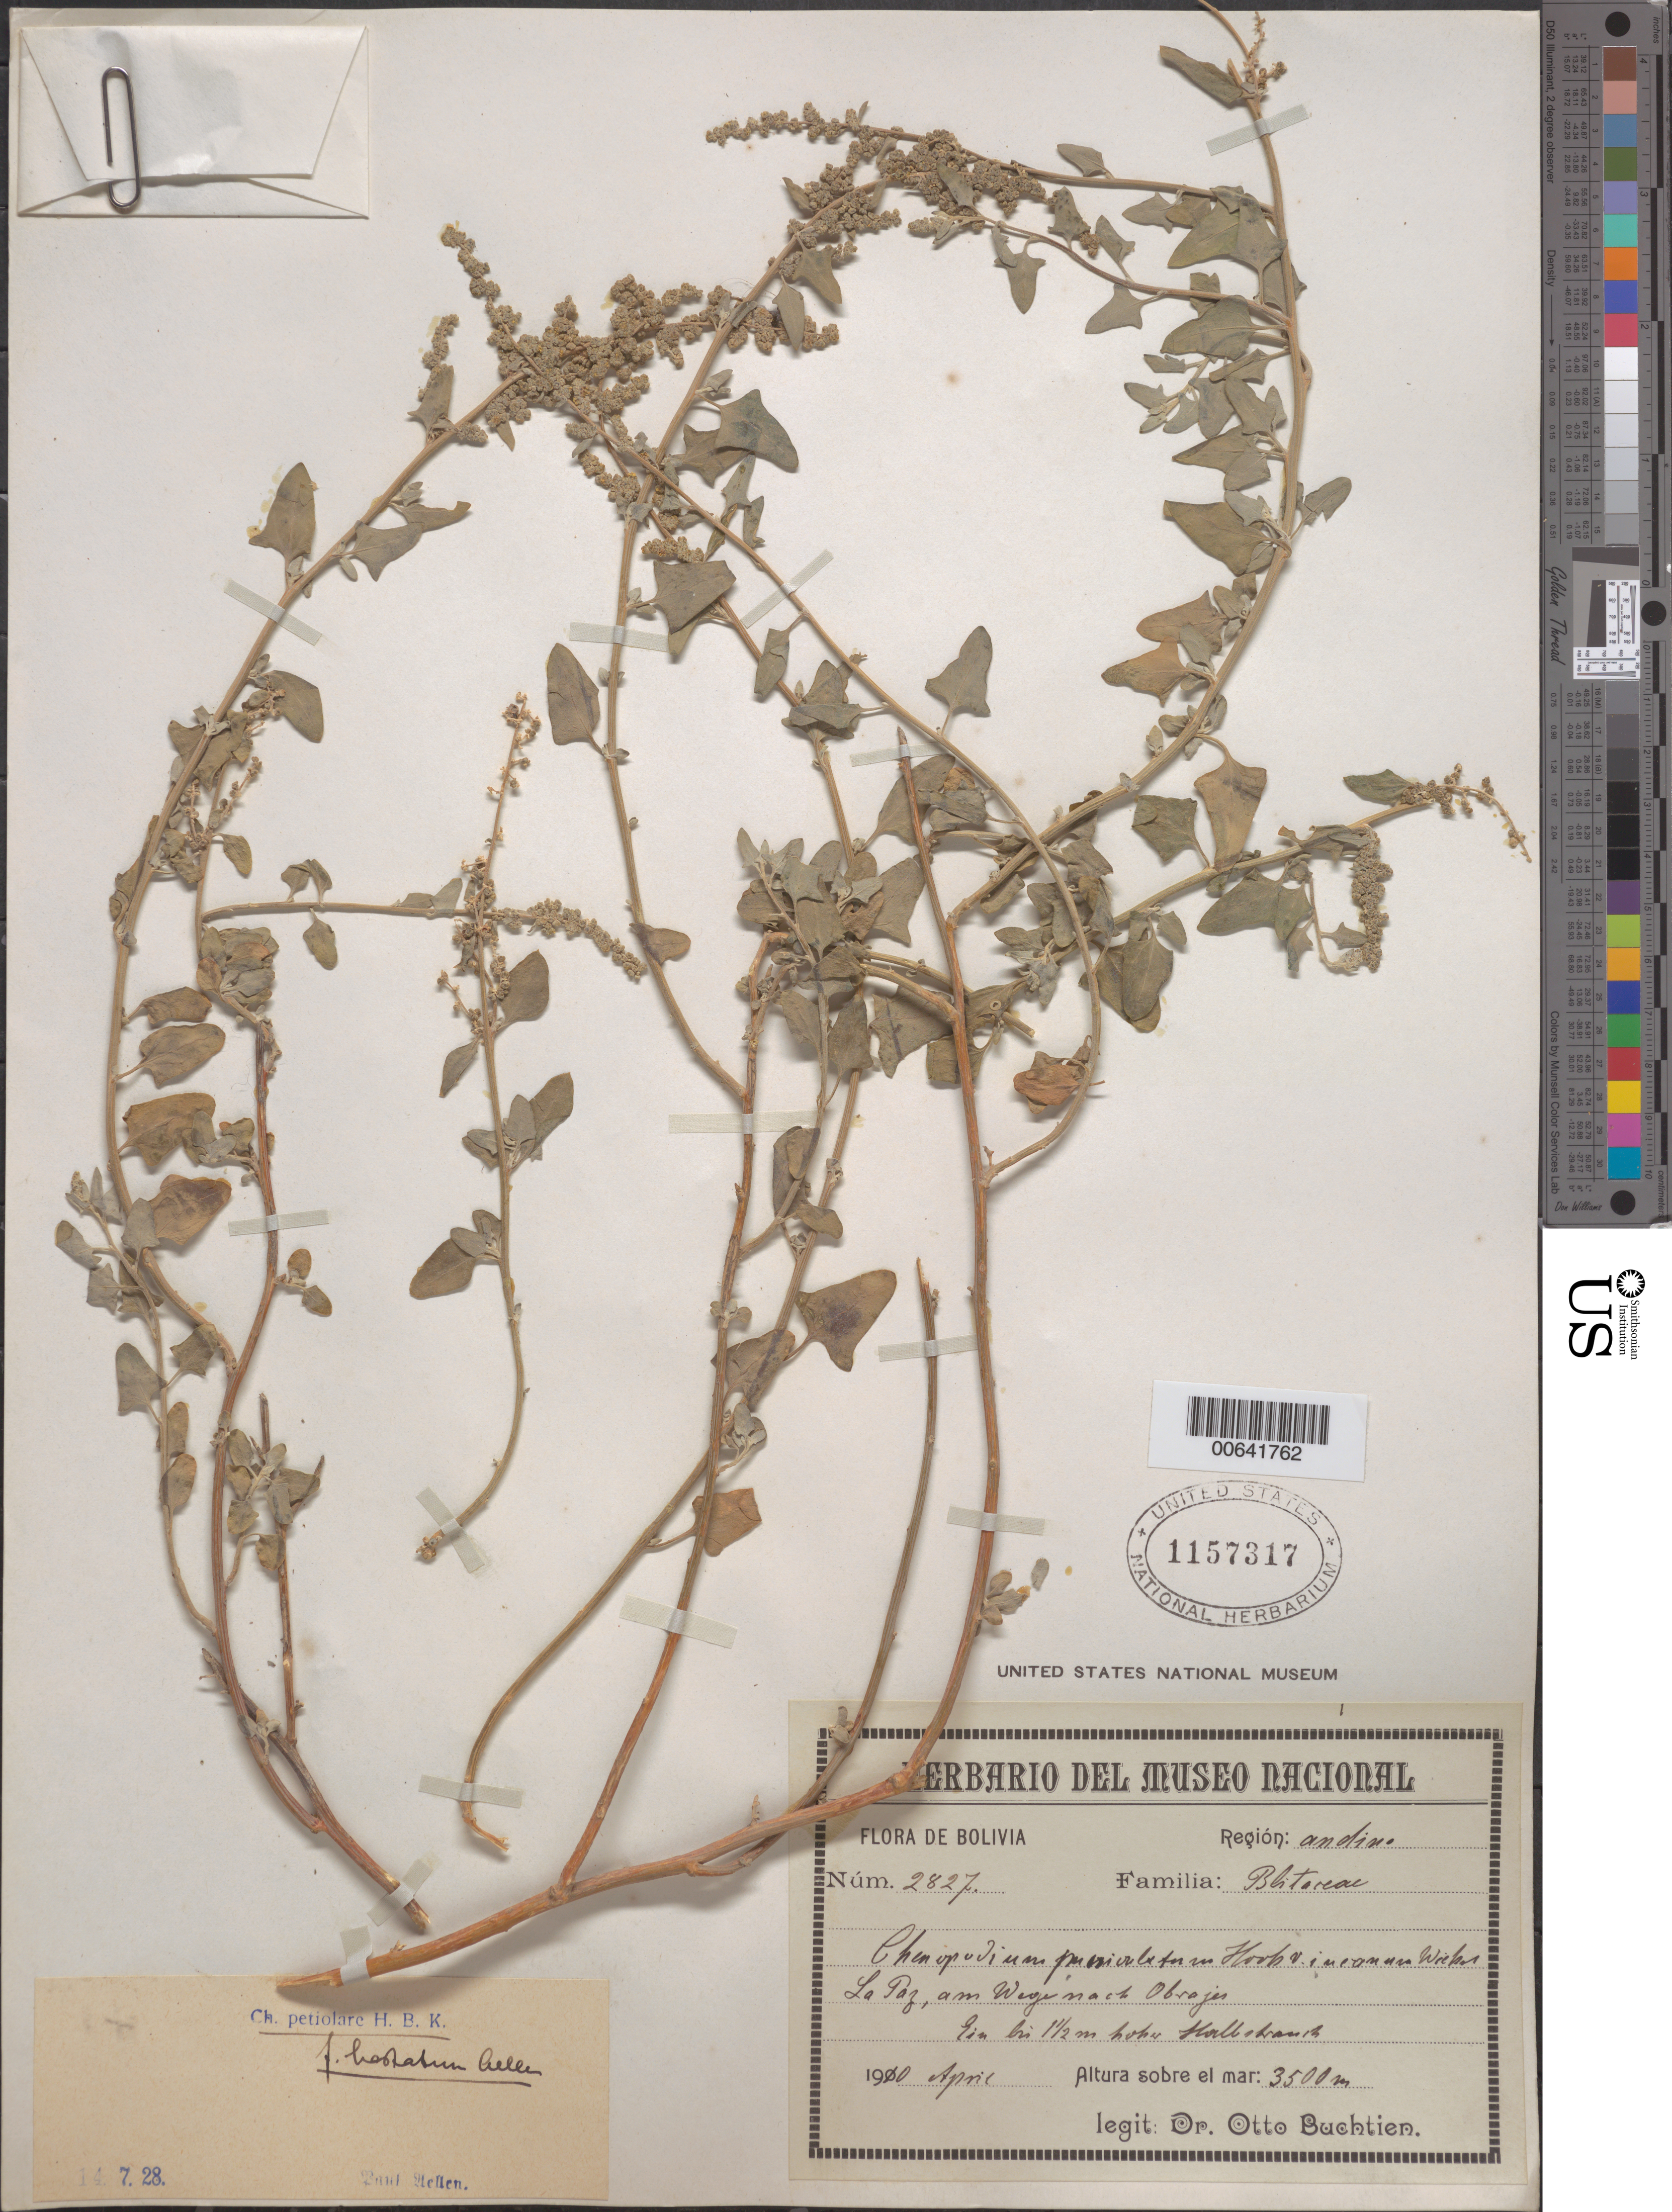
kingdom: Plantae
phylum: Tracheophyta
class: Magnoliopsida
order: Caryophyllales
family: Amaranthaceae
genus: Chenopodium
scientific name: Chenopodium petiolare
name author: Kunth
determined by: Aellen, P.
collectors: O. Buchtien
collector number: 2827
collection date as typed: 01 Apr 1910 or 04 Jan 1910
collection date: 1910-01-04 or 1910-04-01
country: Bolivia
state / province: La Paz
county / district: Murillo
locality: La Paz, Obrajes.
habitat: Región Andina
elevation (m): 3500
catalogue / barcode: US 1157317